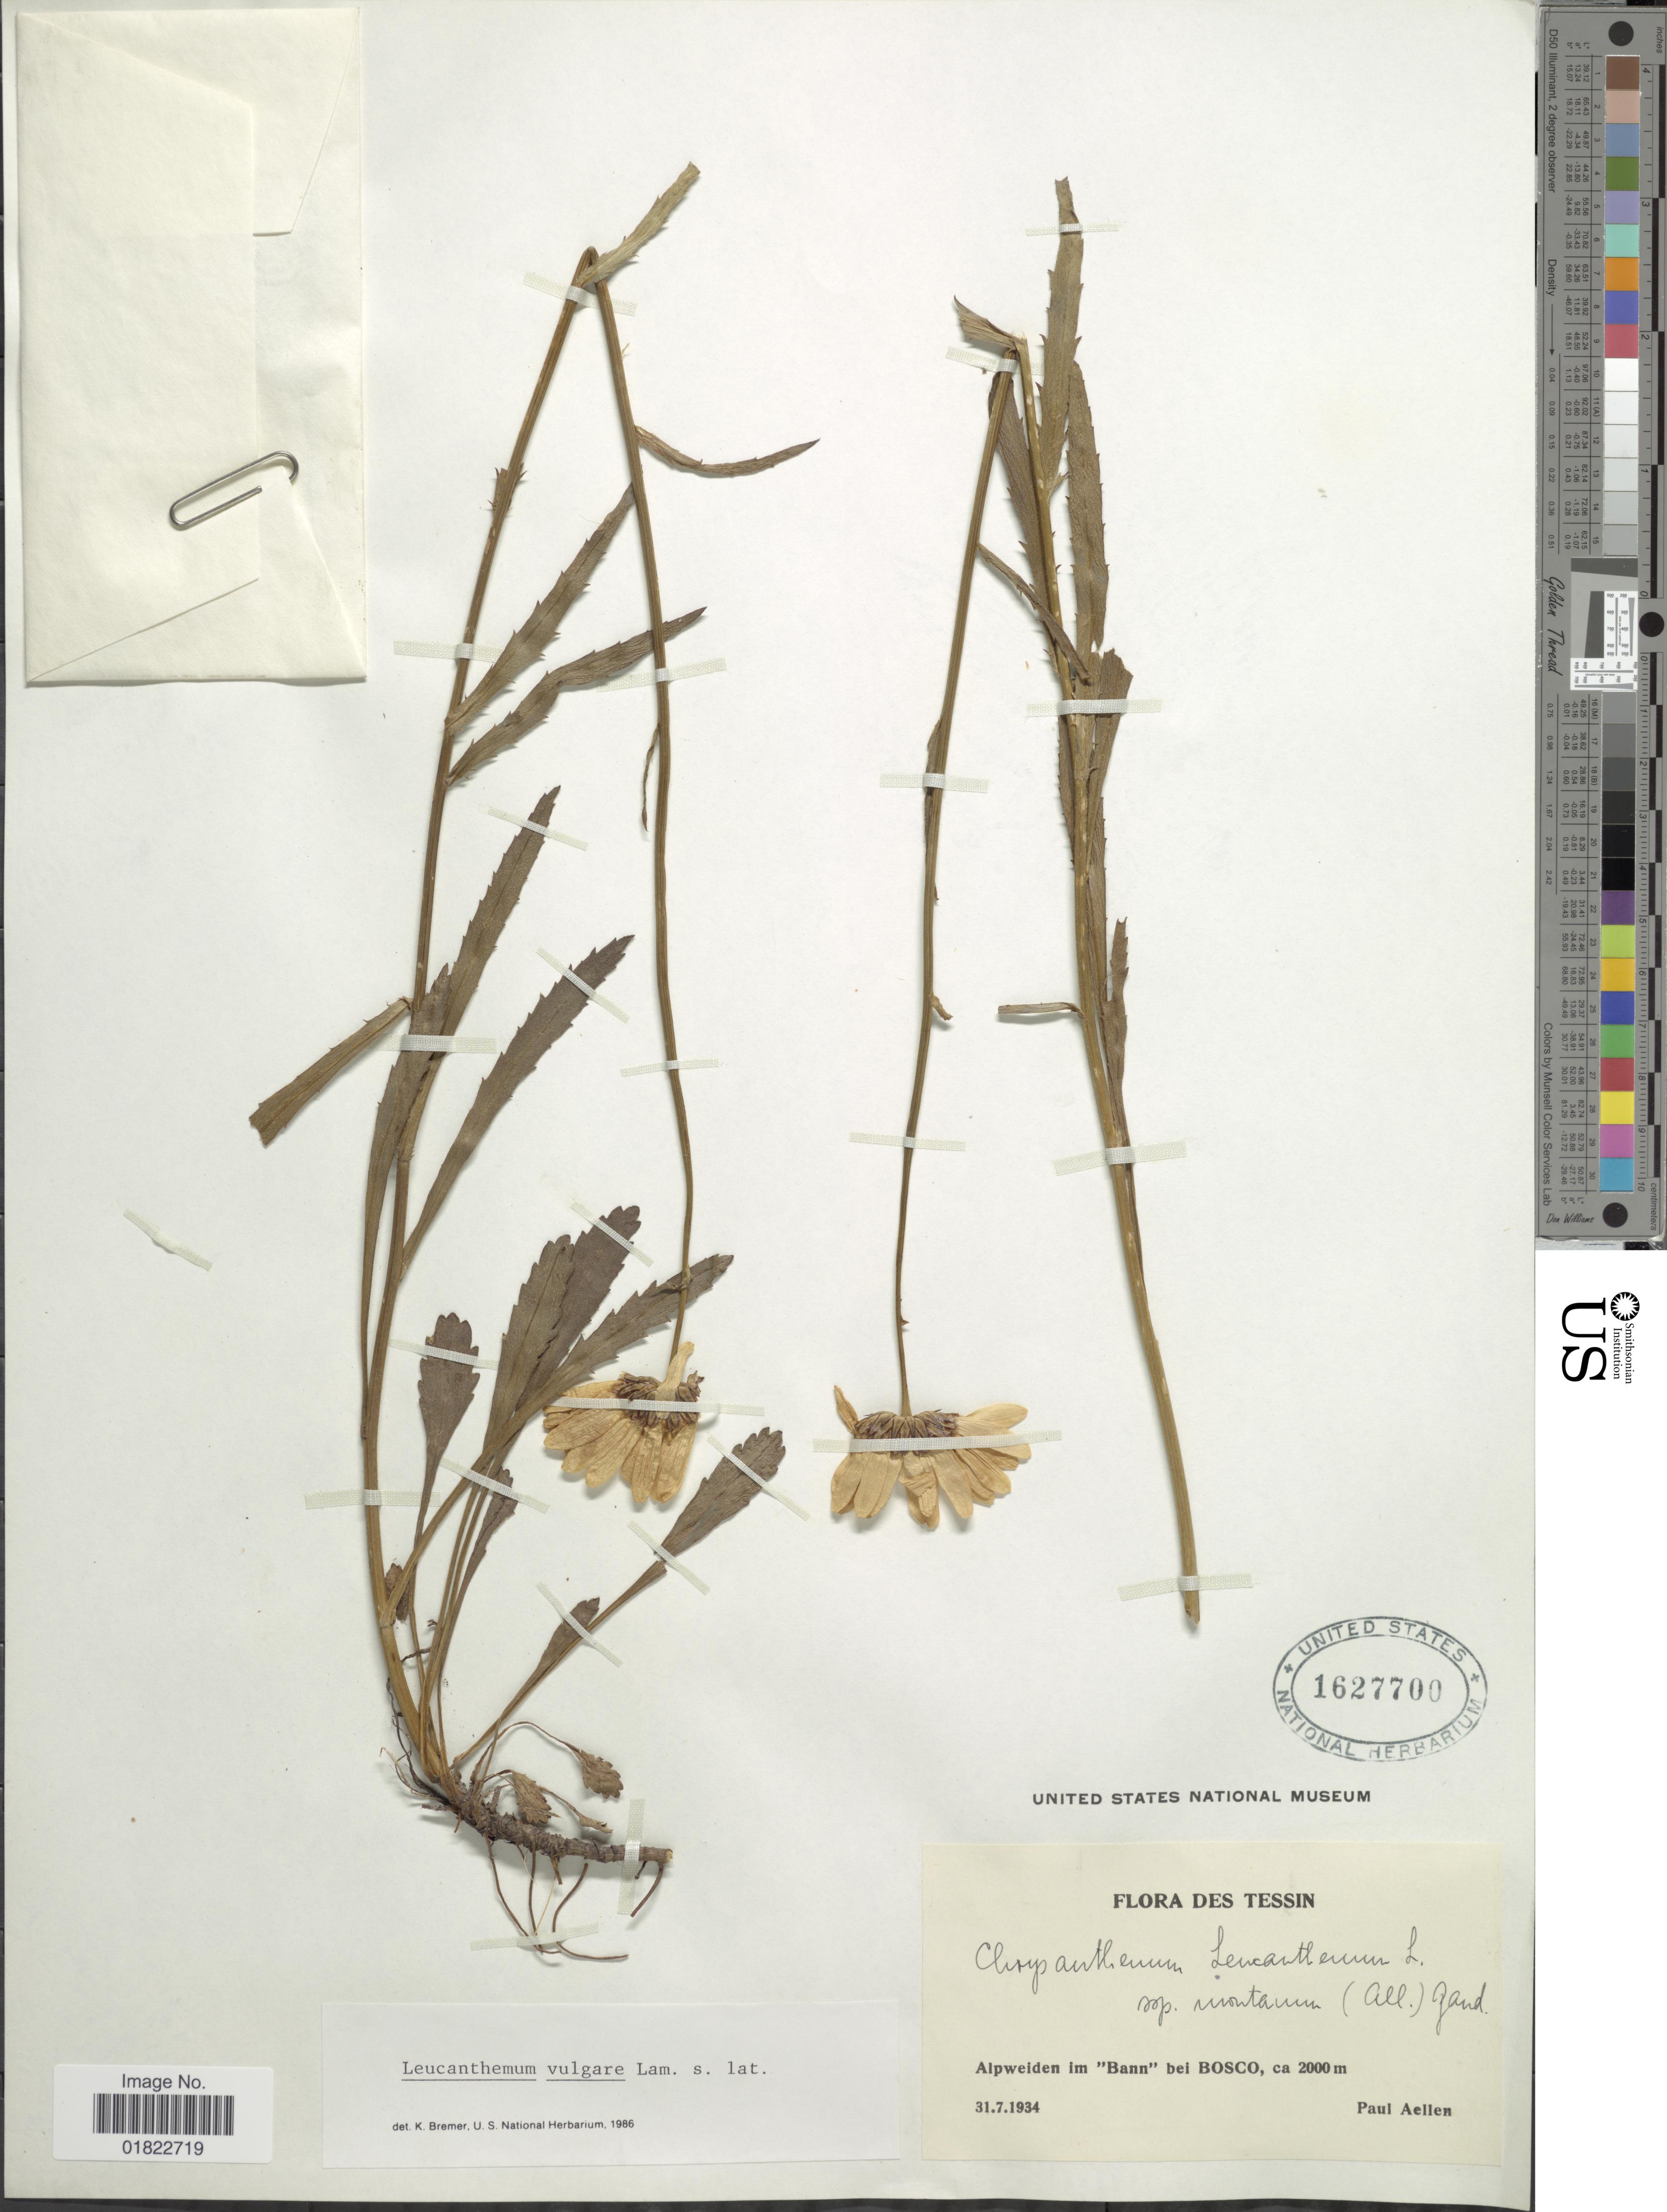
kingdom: Plantae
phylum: Tracheophyta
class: Magnoliopsida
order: Asterales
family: Asteraceae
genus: Leucanthemum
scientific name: Leucanthemum vulgare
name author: Lam.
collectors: P. Aellen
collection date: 1934-07-31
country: Switzerland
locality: Tessin. Alpweiden im "Bann" bei Bosco.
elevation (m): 2000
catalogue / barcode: US 1627700